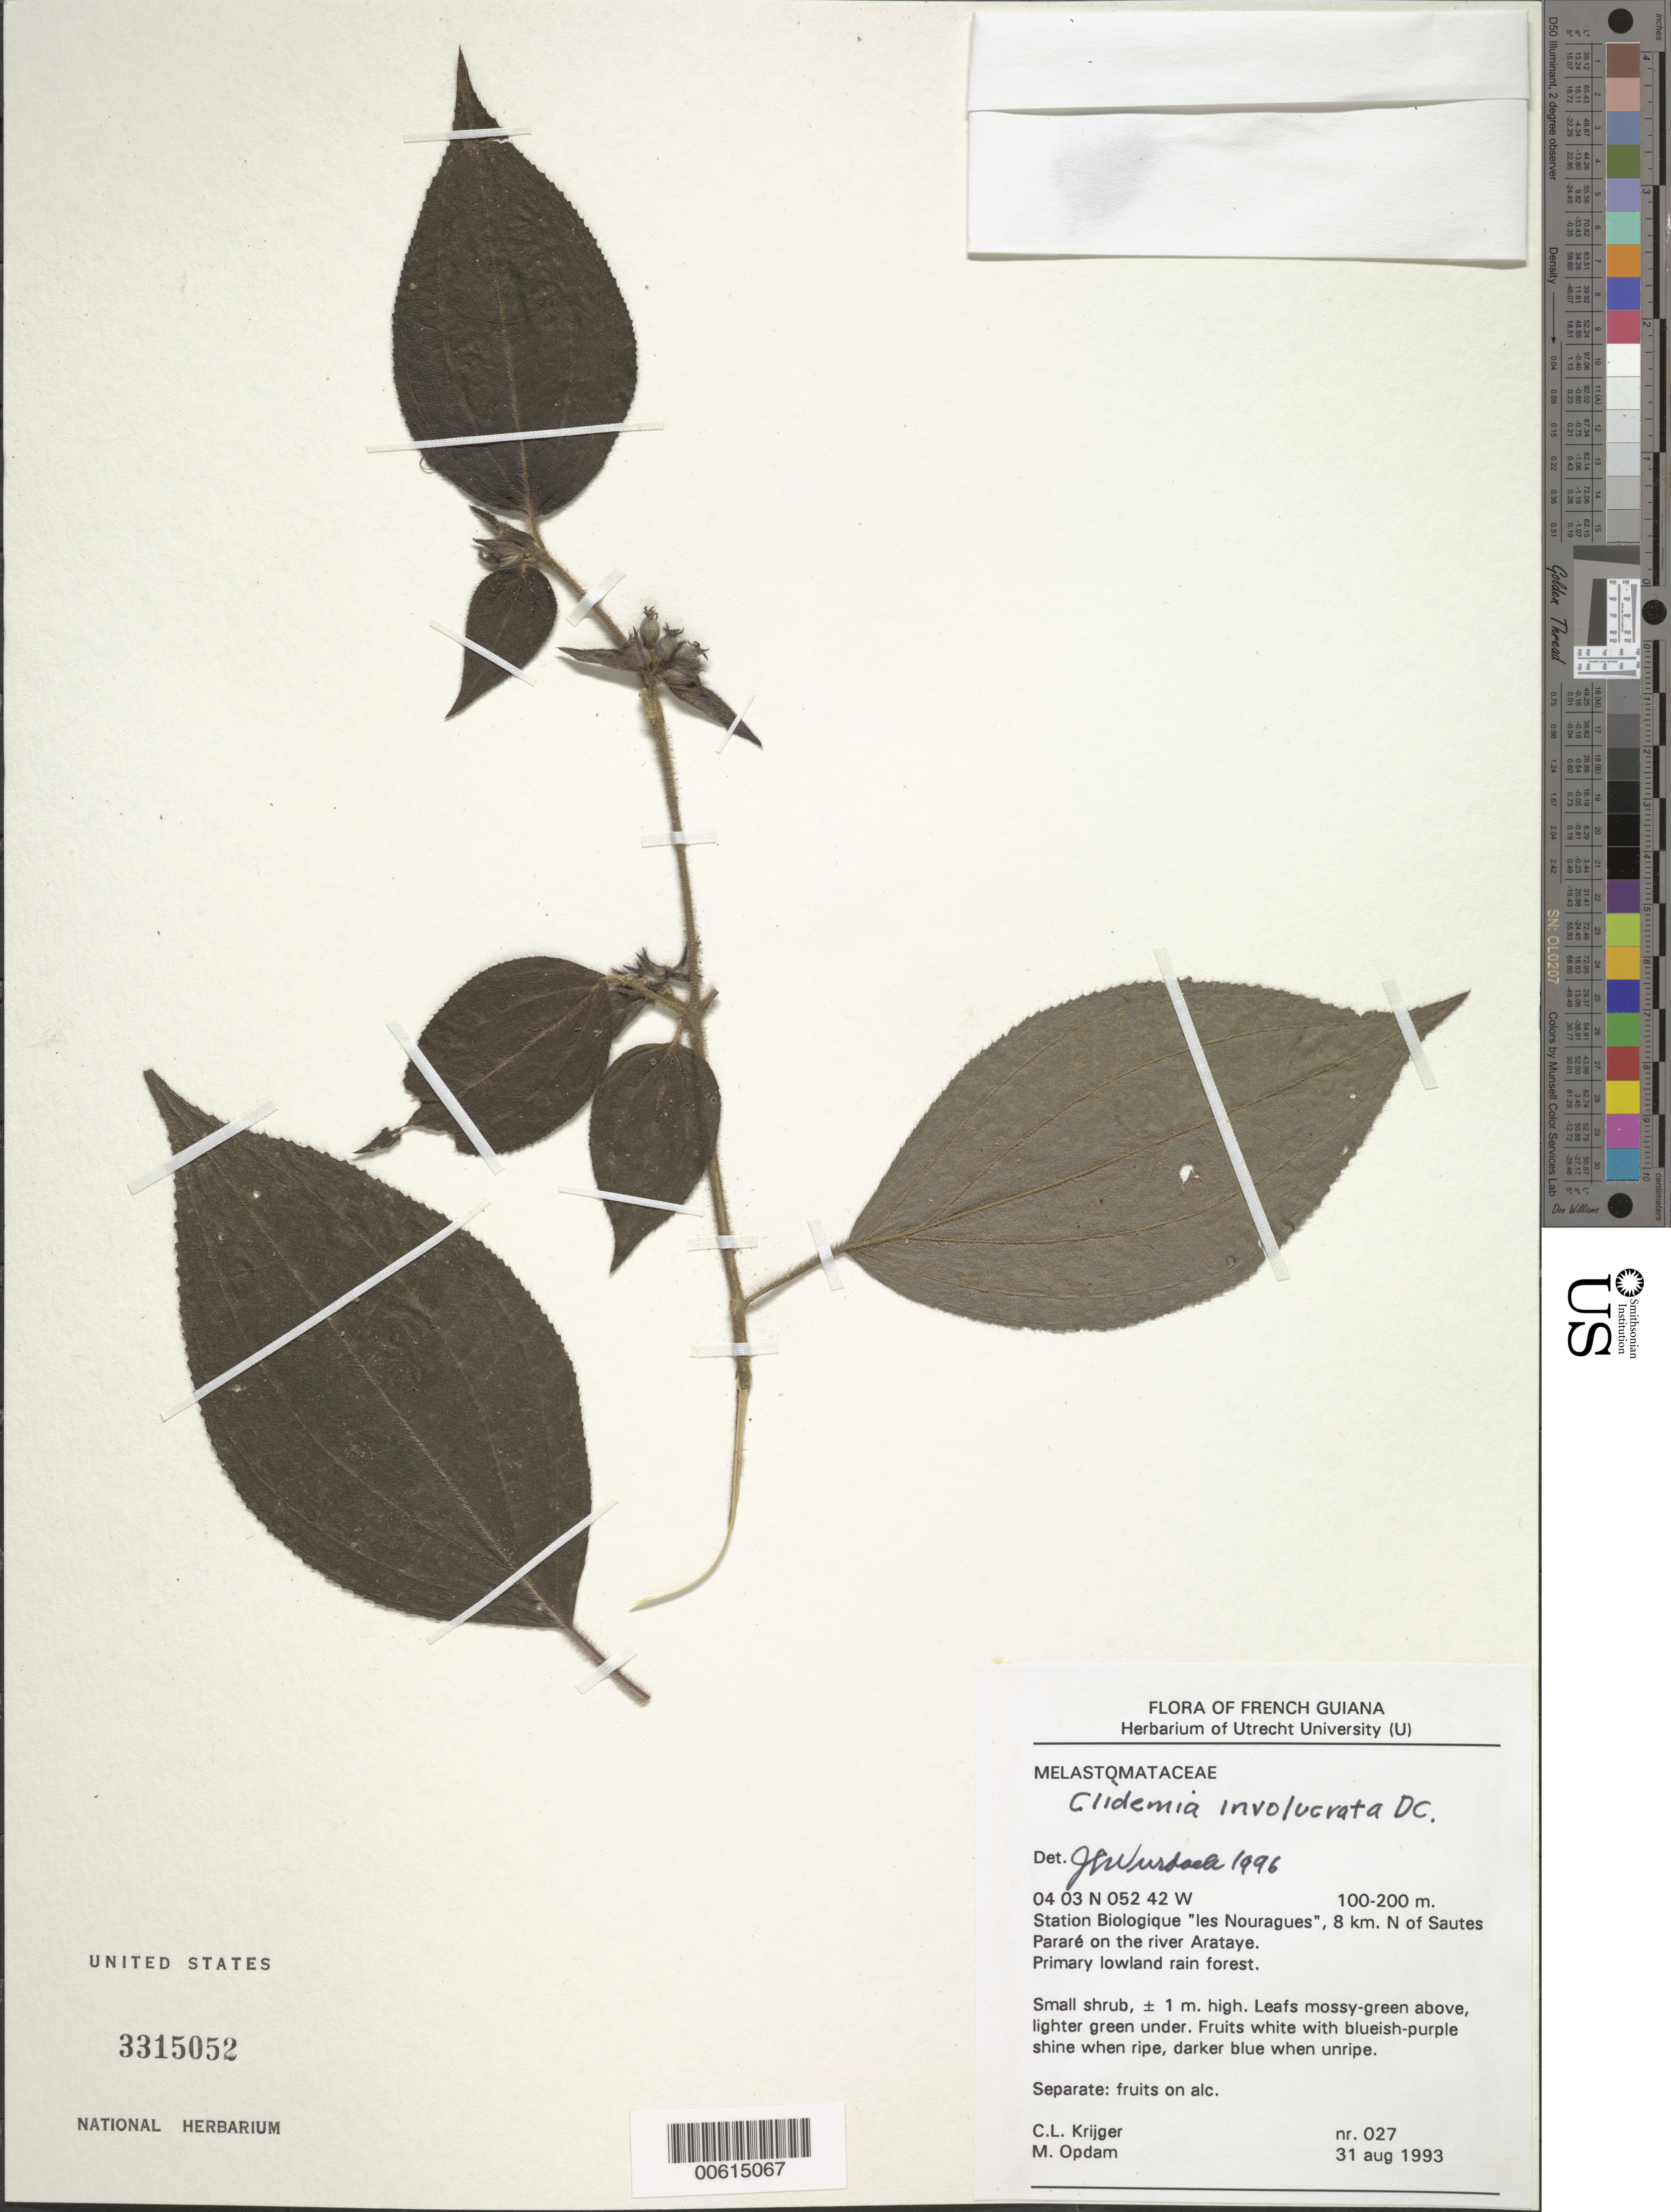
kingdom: Plantae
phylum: Tracheophyta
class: Magnoliopsida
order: Myrtales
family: Melastomataceae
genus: Clidemia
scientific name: Clidemia involucrata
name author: DC.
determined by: Wurdack, John J., (US), US (UNITED STATES)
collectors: C. Krijger & M. Opdam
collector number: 27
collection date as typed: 31-Aug-93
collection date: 1993-08-31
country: French Guiana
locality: Station biologique "les Nouragues", 8 km N of Sautes Pararé, Arataye River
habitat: Primary lowland rain forest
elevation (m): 100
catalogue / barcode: US 3315052